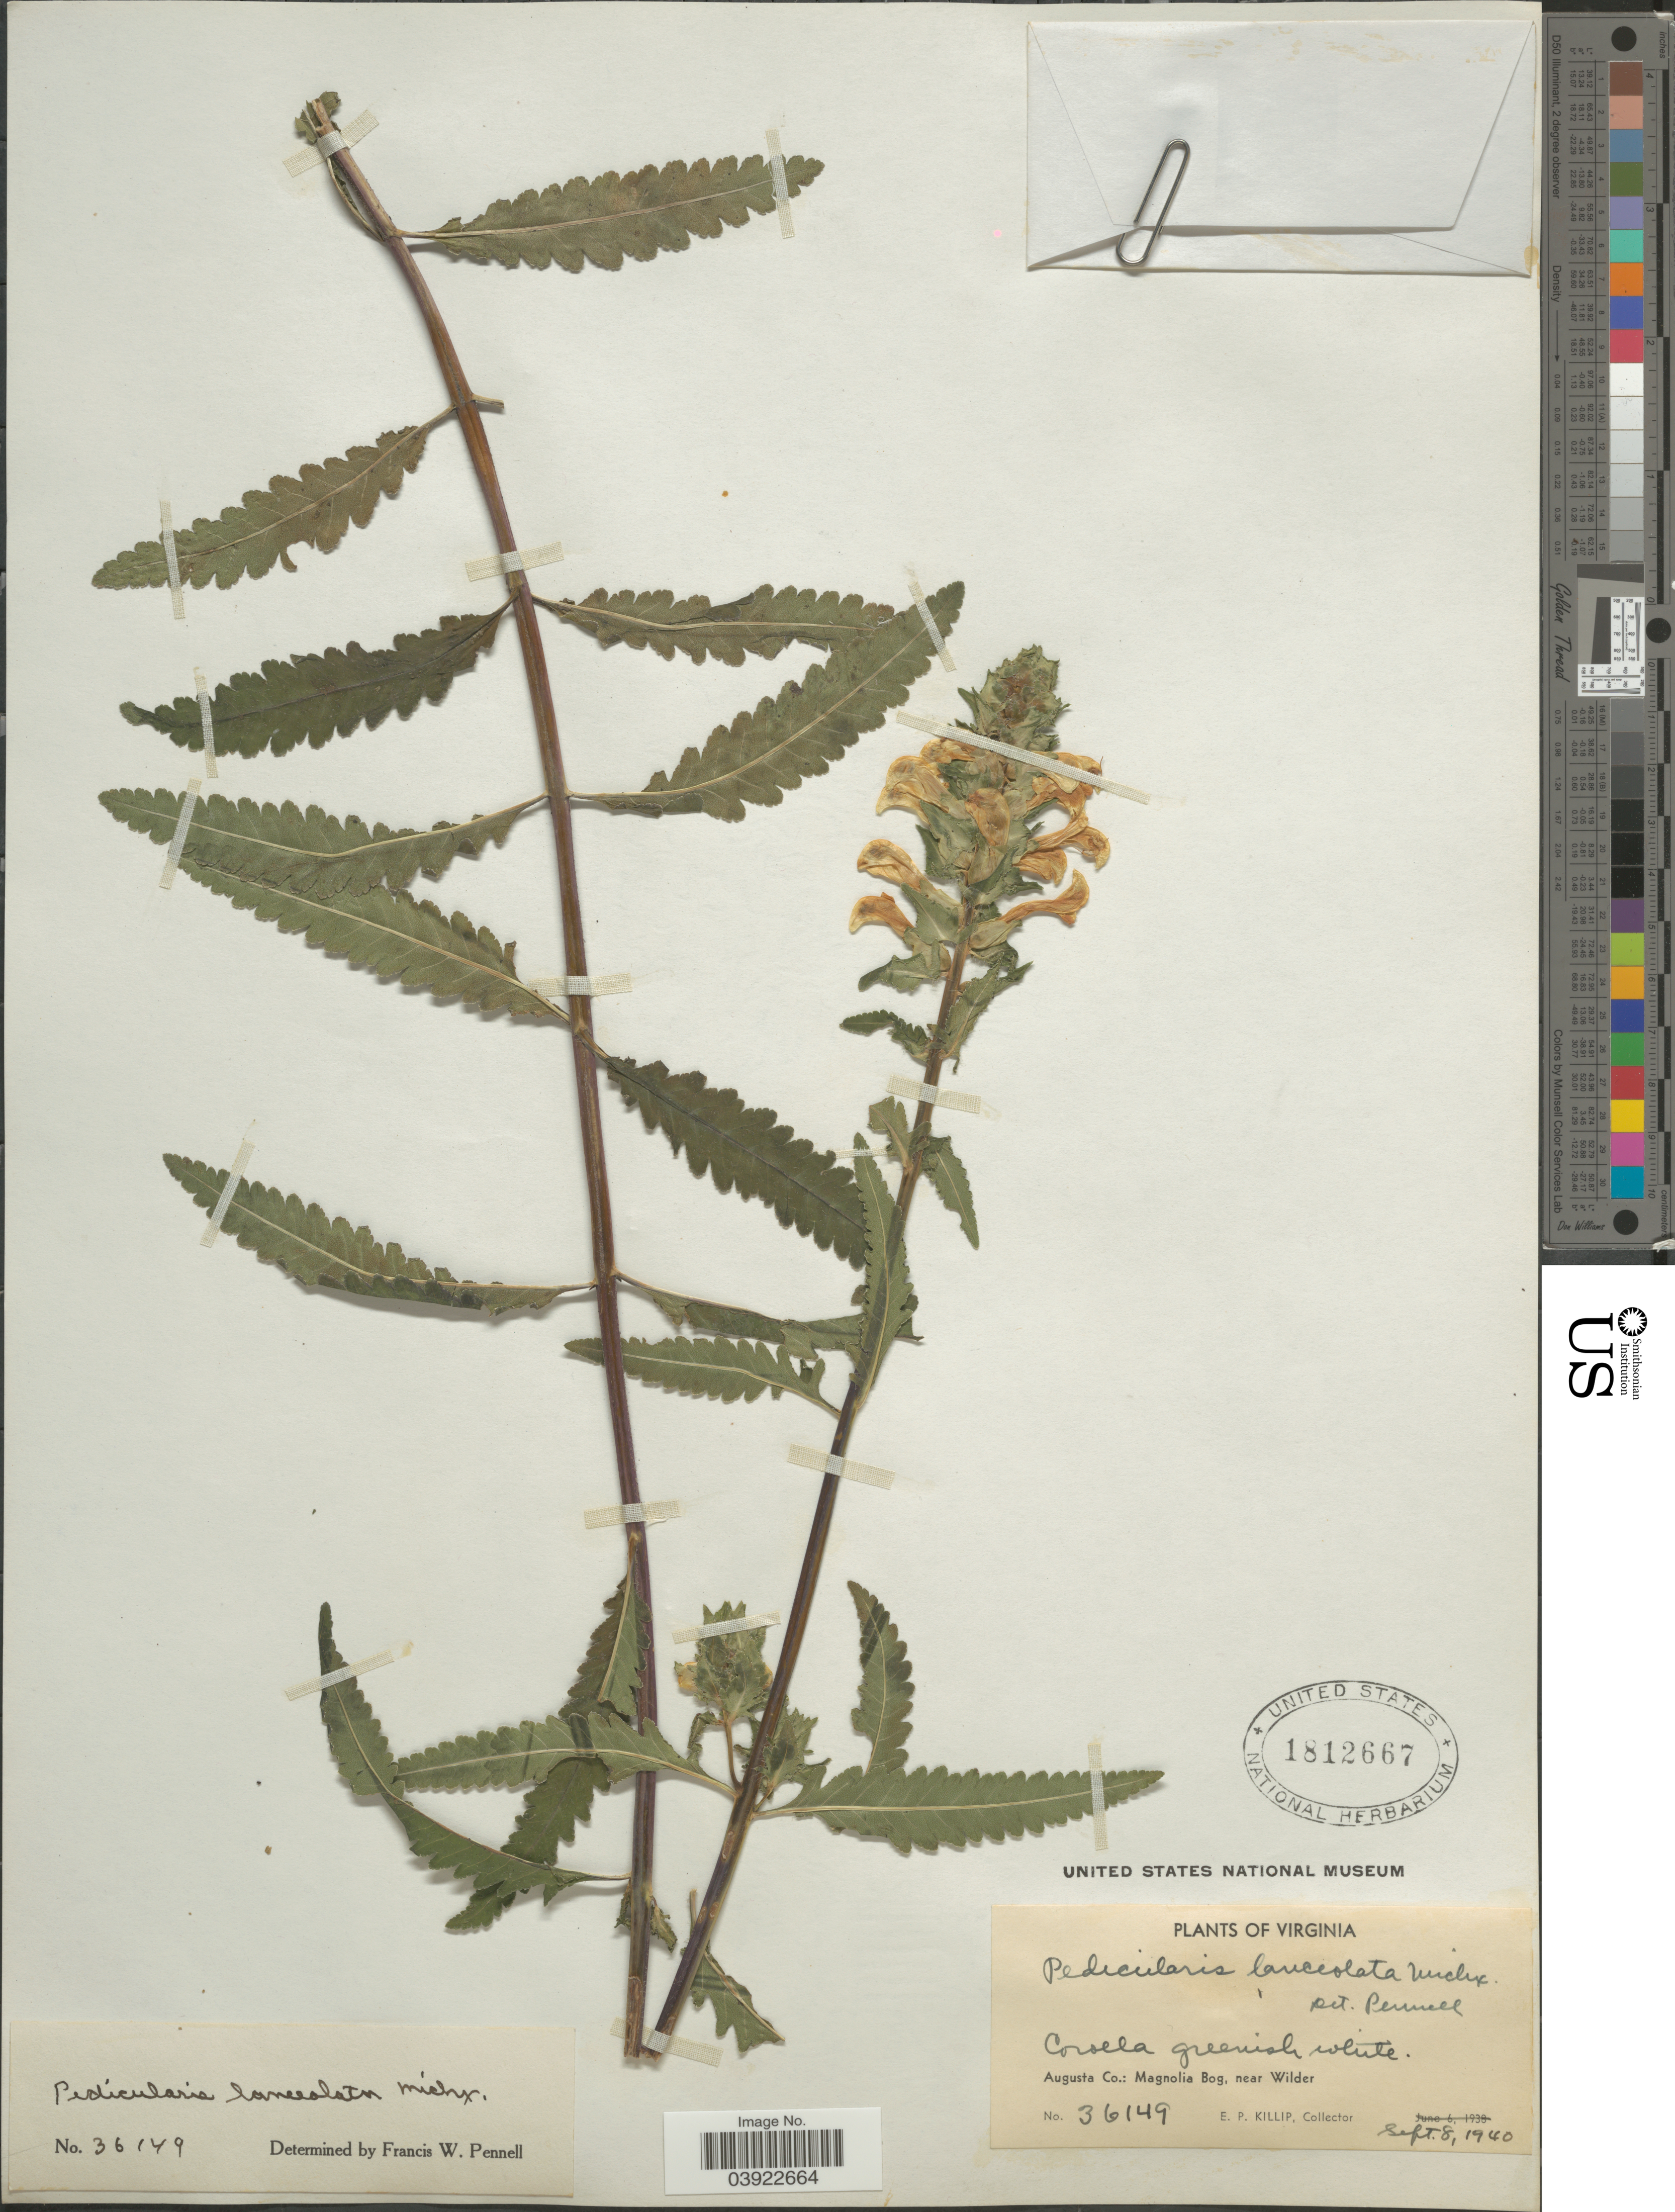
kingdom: Plantae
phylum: Tracheophyta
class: Magnoliopsida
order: Lamiales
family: Orobanchaceae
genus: Pedicularis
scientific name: Pedicularis lanceolata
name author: Michx.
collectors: E. P. Killip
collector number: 36149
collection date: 1940-09-08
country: United States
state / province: Virginia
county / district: Augusta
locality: Augusta Co.: Magnolia Bog, near Wilder.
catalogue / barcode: US 1812667